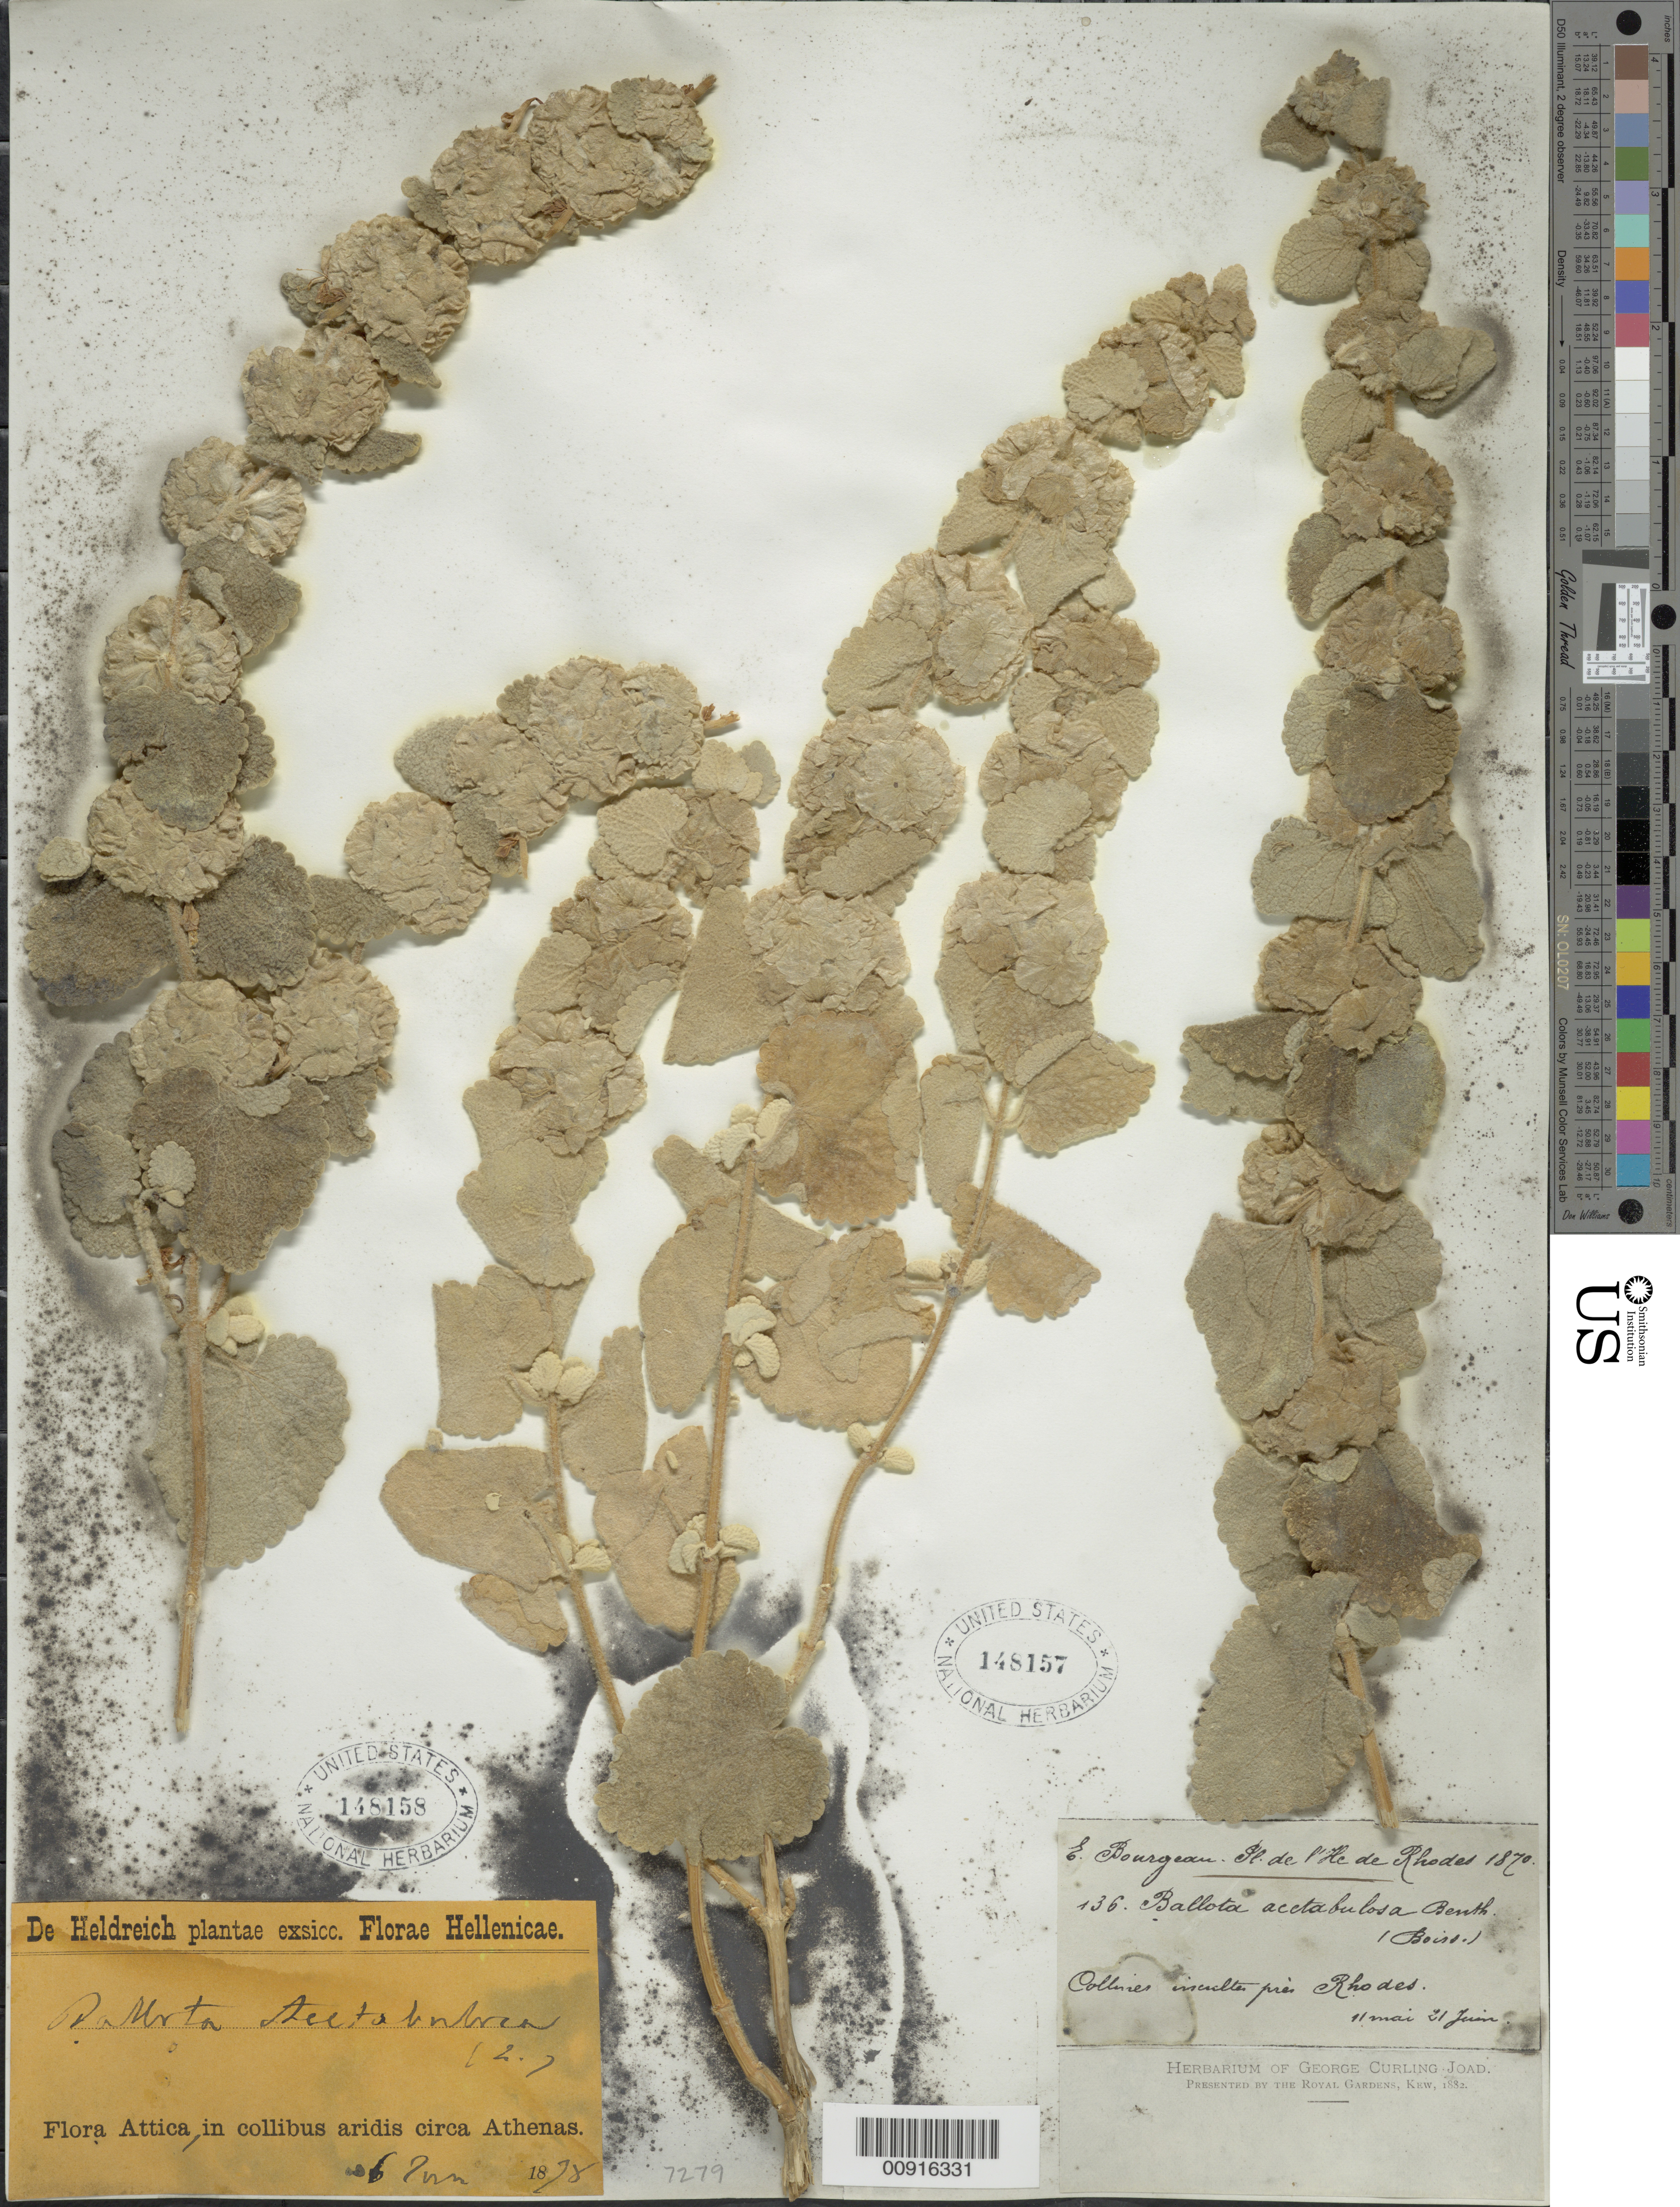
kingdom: Plantae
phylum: Tracheophyta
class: Magnoliopsida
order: Lamiales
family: Lamiaceae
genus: Ballota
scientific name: Ballota acetabulosa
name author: (L.) Benth.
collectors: Heldreich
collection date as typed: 1878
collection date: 1878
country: Greece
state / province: Attica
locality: Attica in collibus aridis circa Athenas.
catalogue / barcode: US 148158-2